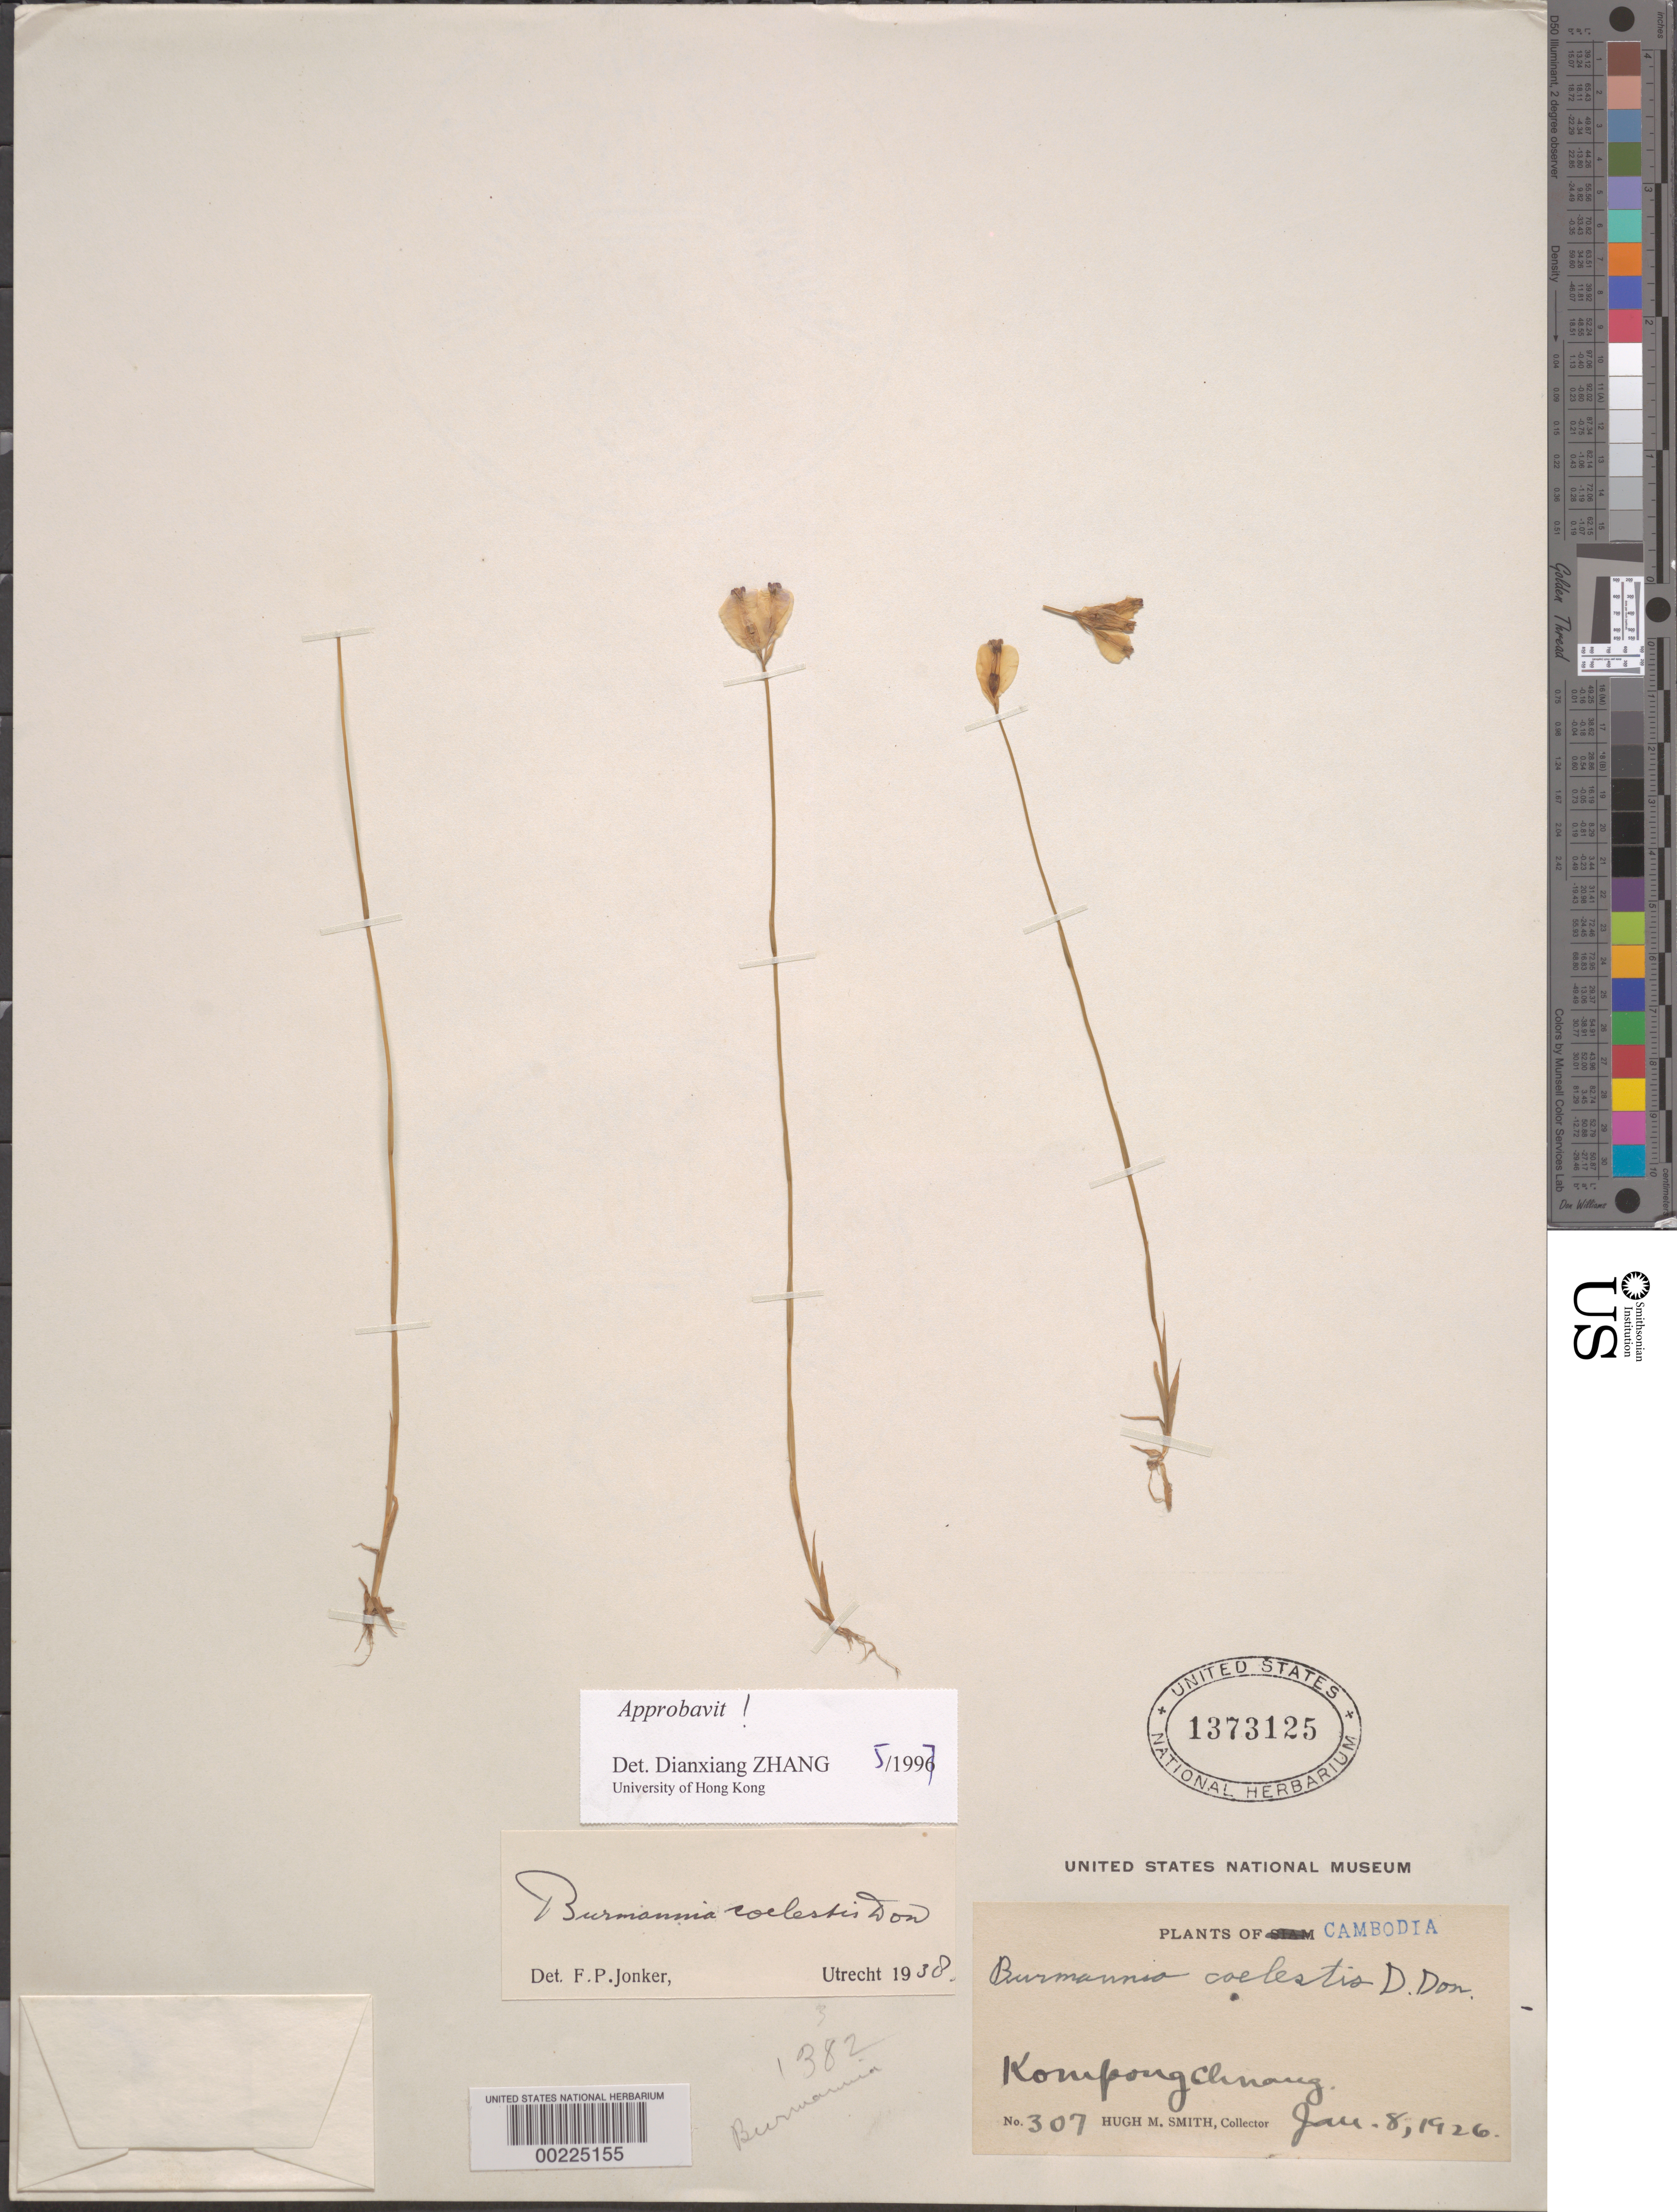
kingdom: Plantae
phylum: Tracheophyta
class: Liliopsida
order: Dioscoreales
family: Burmanniaceae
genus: Burmannia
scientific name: Burmannia coelestis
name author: D. Don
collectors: H. M. Smith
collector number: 307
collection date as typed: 08 Jan 1926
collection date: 1926-01-08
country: Cambodia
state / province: Kâmpóng Chhnang / Kâmpóng Thom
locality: Kampong Chhnang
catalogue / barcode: US 1373125